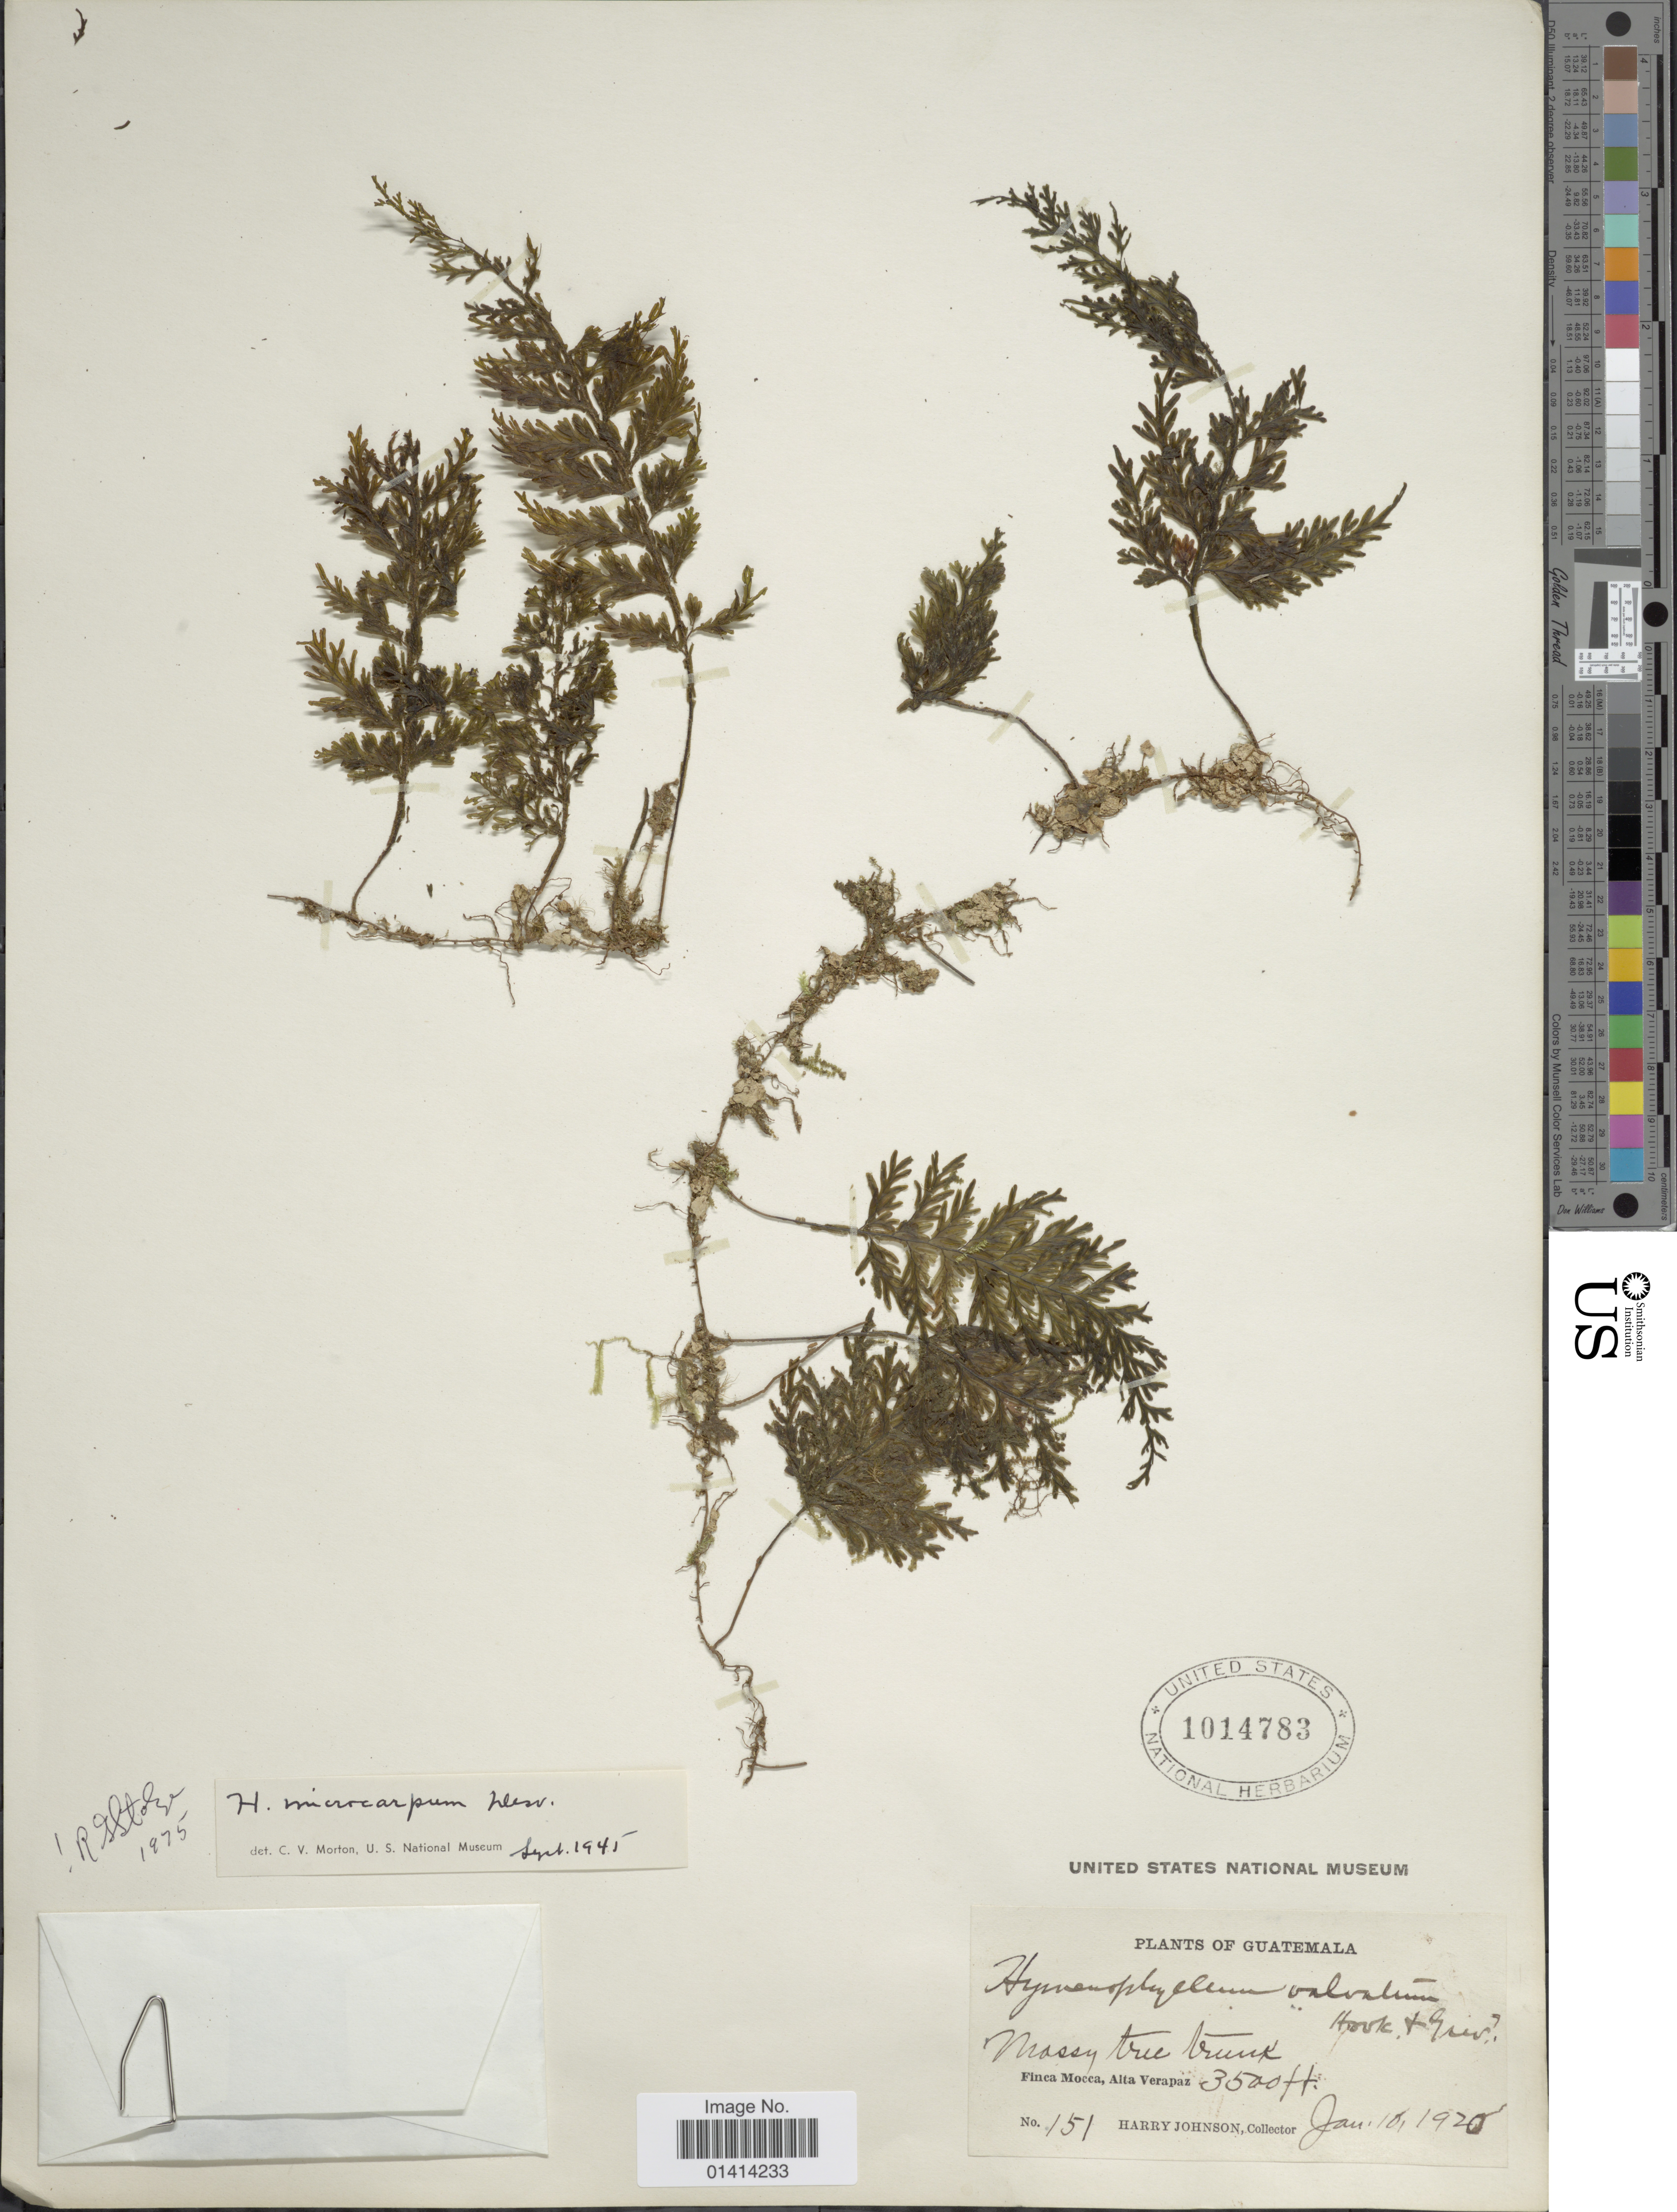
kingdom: Plantae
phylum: Tracheophyta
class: Polypodiopsida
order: Hymenophyllales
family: Hymenophyllaceae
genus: Hymenophyllum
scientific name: Hymenophyllum microcarpum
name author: (Desv.) Lellinger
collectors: H. Johnson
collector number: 151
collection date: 1920-01-10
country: Guatemala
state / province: Alta Verapaz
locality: Finca Mocca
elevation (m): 1067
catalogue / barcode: US 1014783